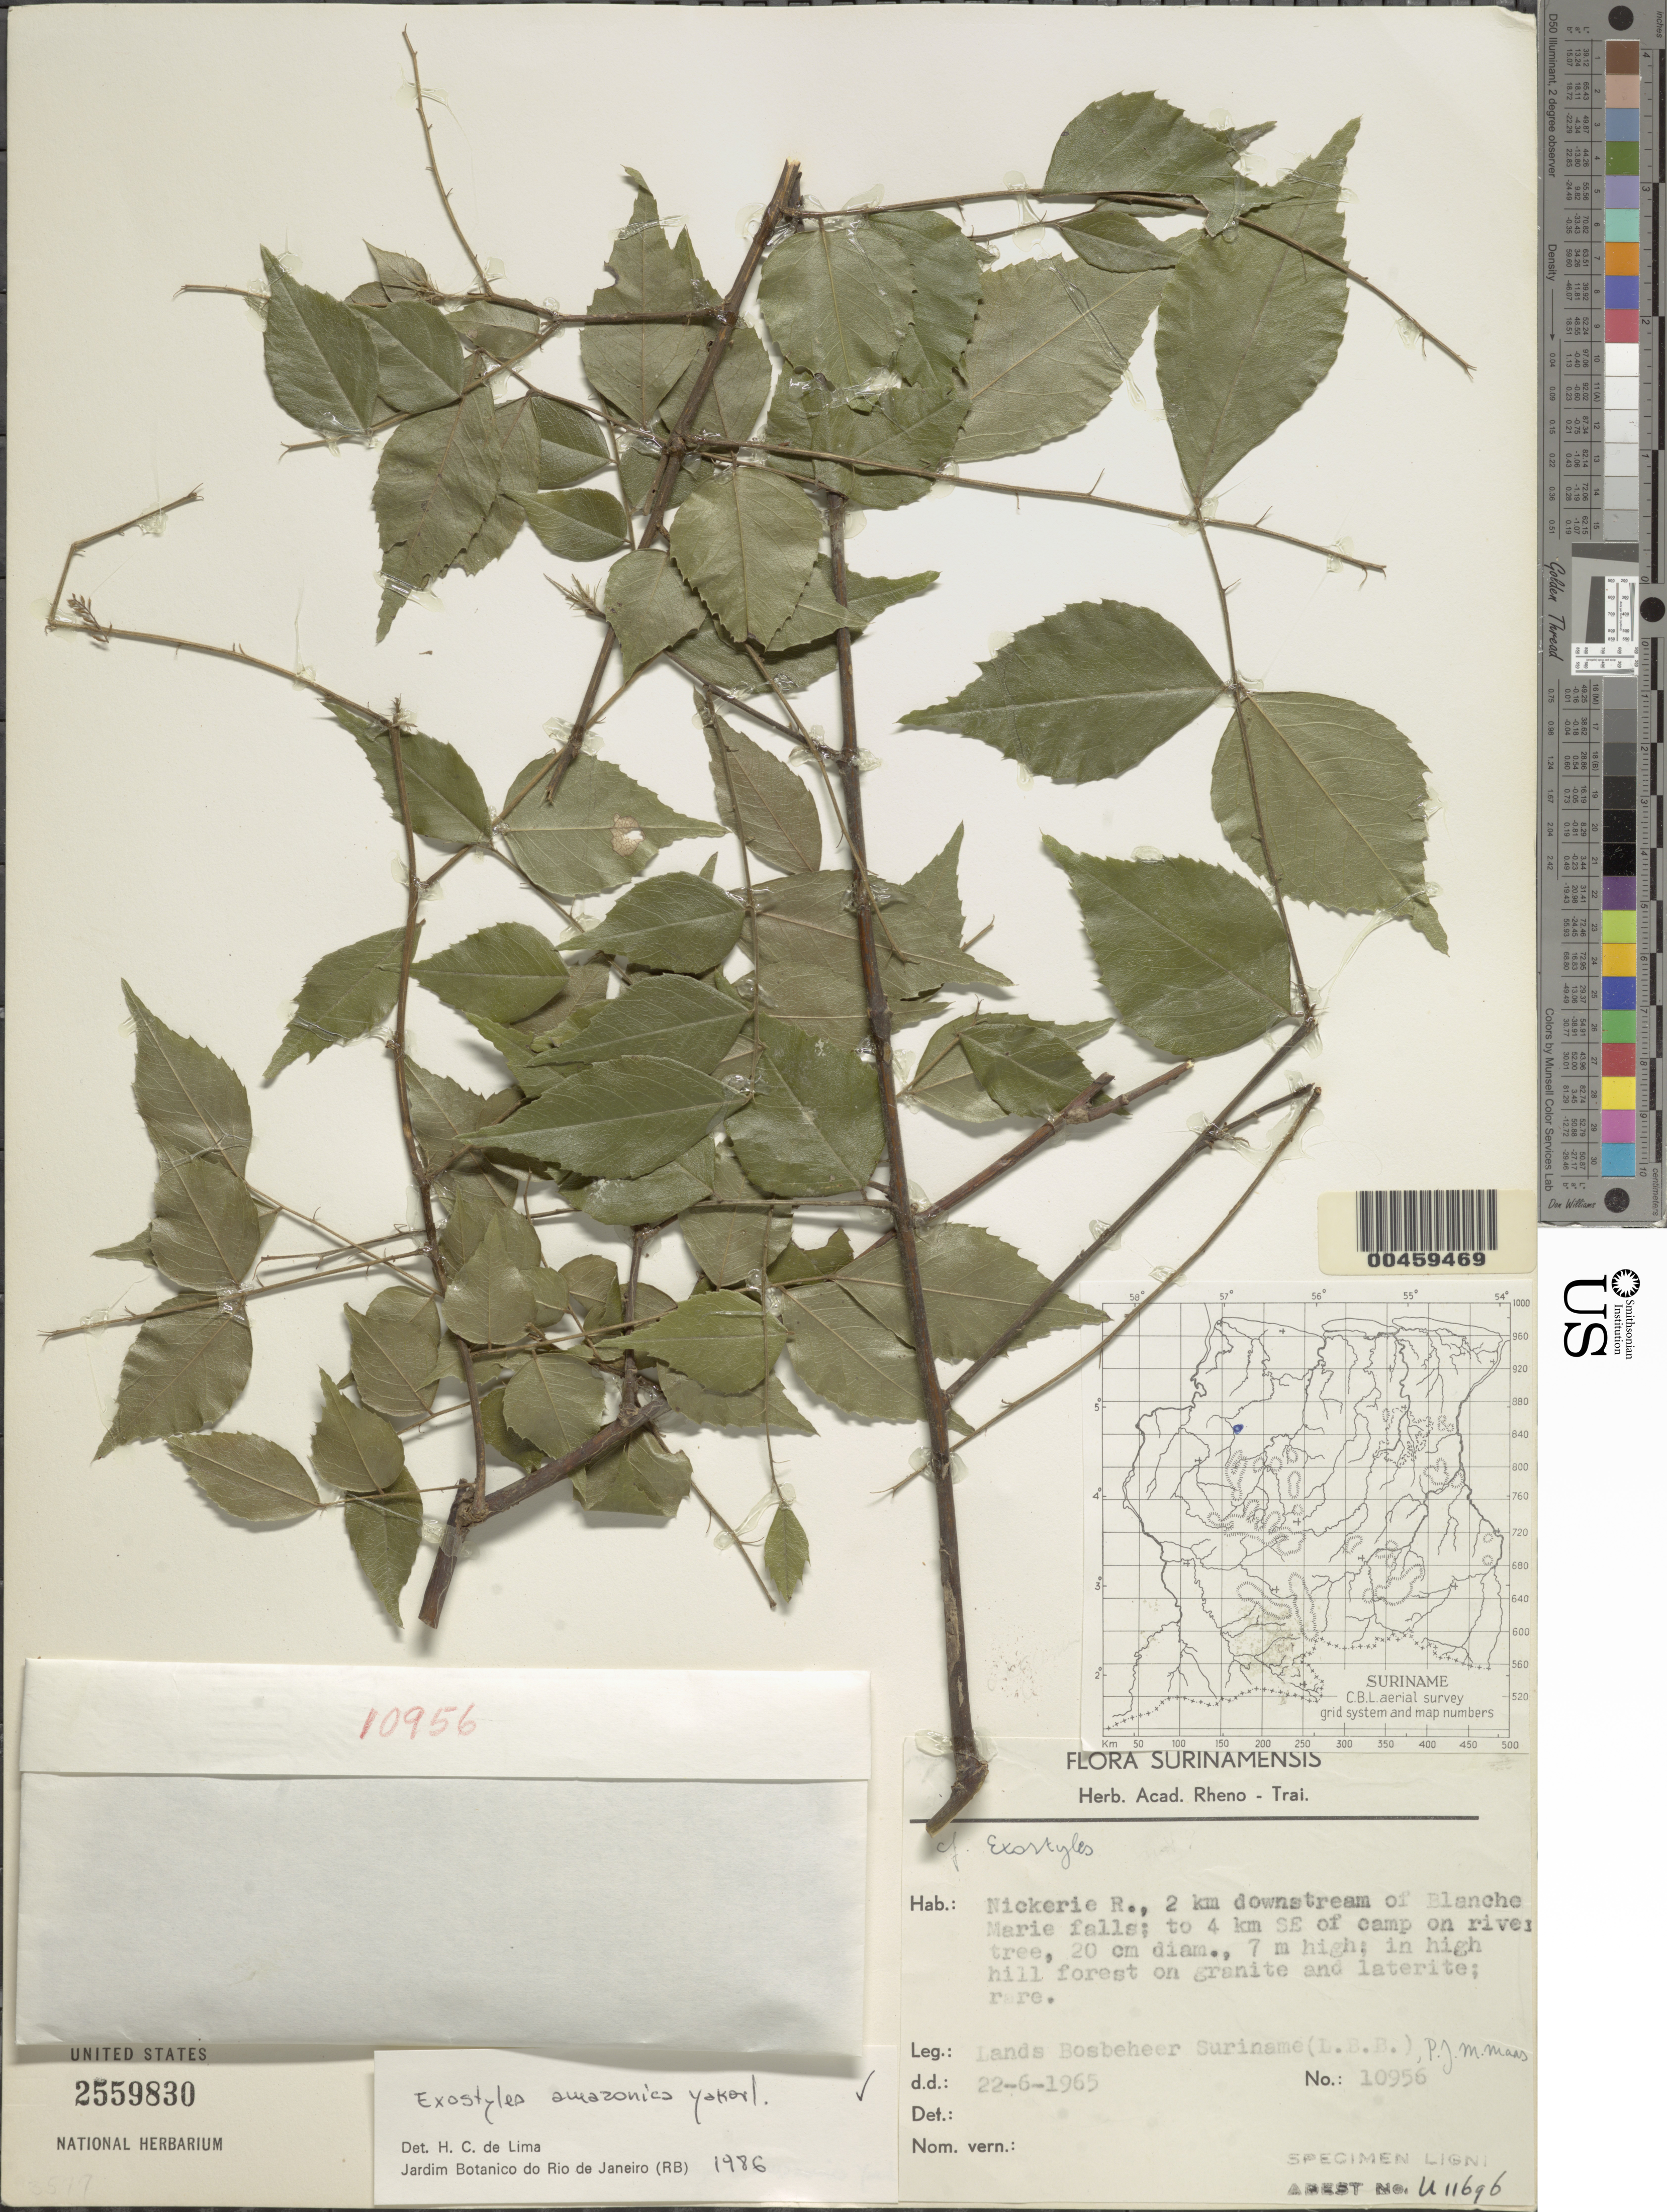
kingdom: Plantae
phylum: Tracheophyta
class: Magnoliopsida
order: Fabales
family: Fabaceae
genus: Exostyles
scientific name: Exostyles amazonica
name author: Yakovlev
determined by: Lima, H. C. de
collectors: P. Maas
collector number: L.b.b. 10956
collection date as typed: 22 Jun 1965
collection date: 1965-06-22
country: Suriname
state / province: Nickerie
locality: Blanche marie falls, 2 km downstream of; nickerie river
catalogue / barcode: US 2559830